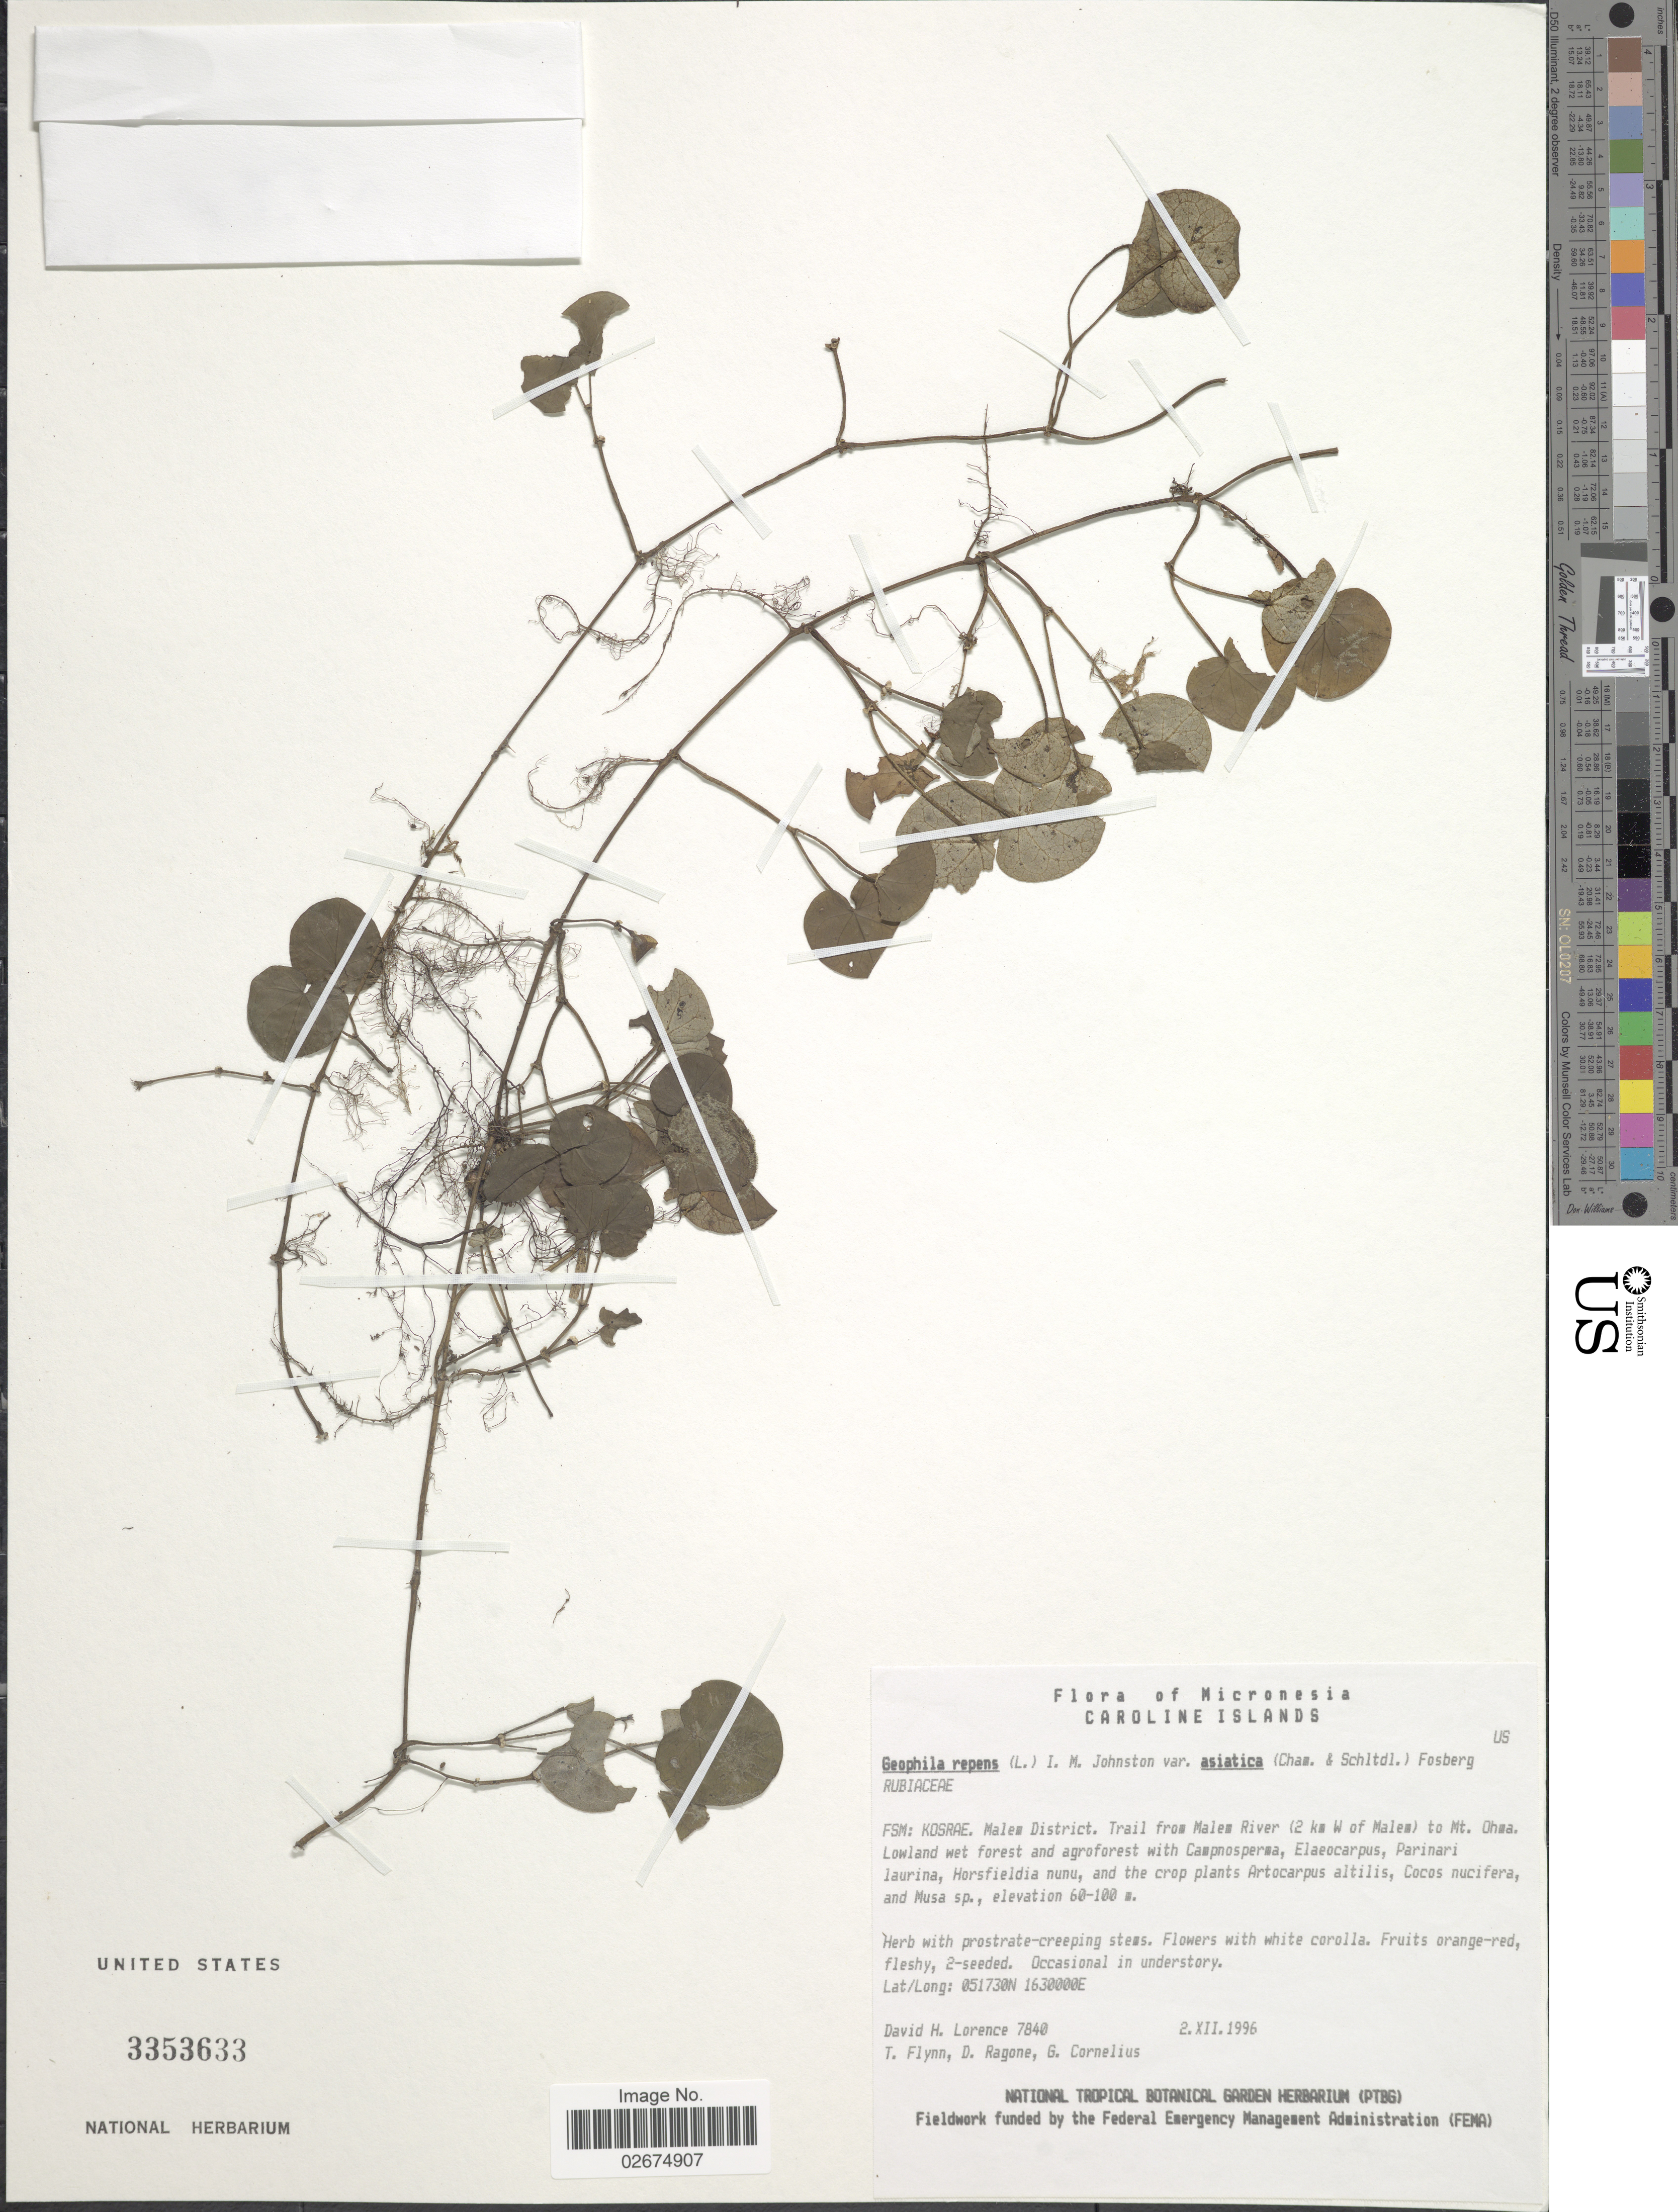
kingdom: Plantae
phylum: Tracheophyta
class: Magnoliopsida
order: Gentianales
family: Rubiaceae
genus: Geophila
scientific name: Geophila repens var. asiatica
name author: (Cham. & Schltdl.) Fosberg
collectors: D. Lorence, T. Flynn, D. Ragone & G. Cornelius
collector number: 7840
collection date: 1996-12-02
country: Micronesia, Federated States of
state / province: Kosrae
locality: Caroline Islands. FSM: Malem District. Trail from Malem River (2 km W of Malem) to Mt. Ohwa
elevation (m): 60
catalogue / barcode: US 3353633